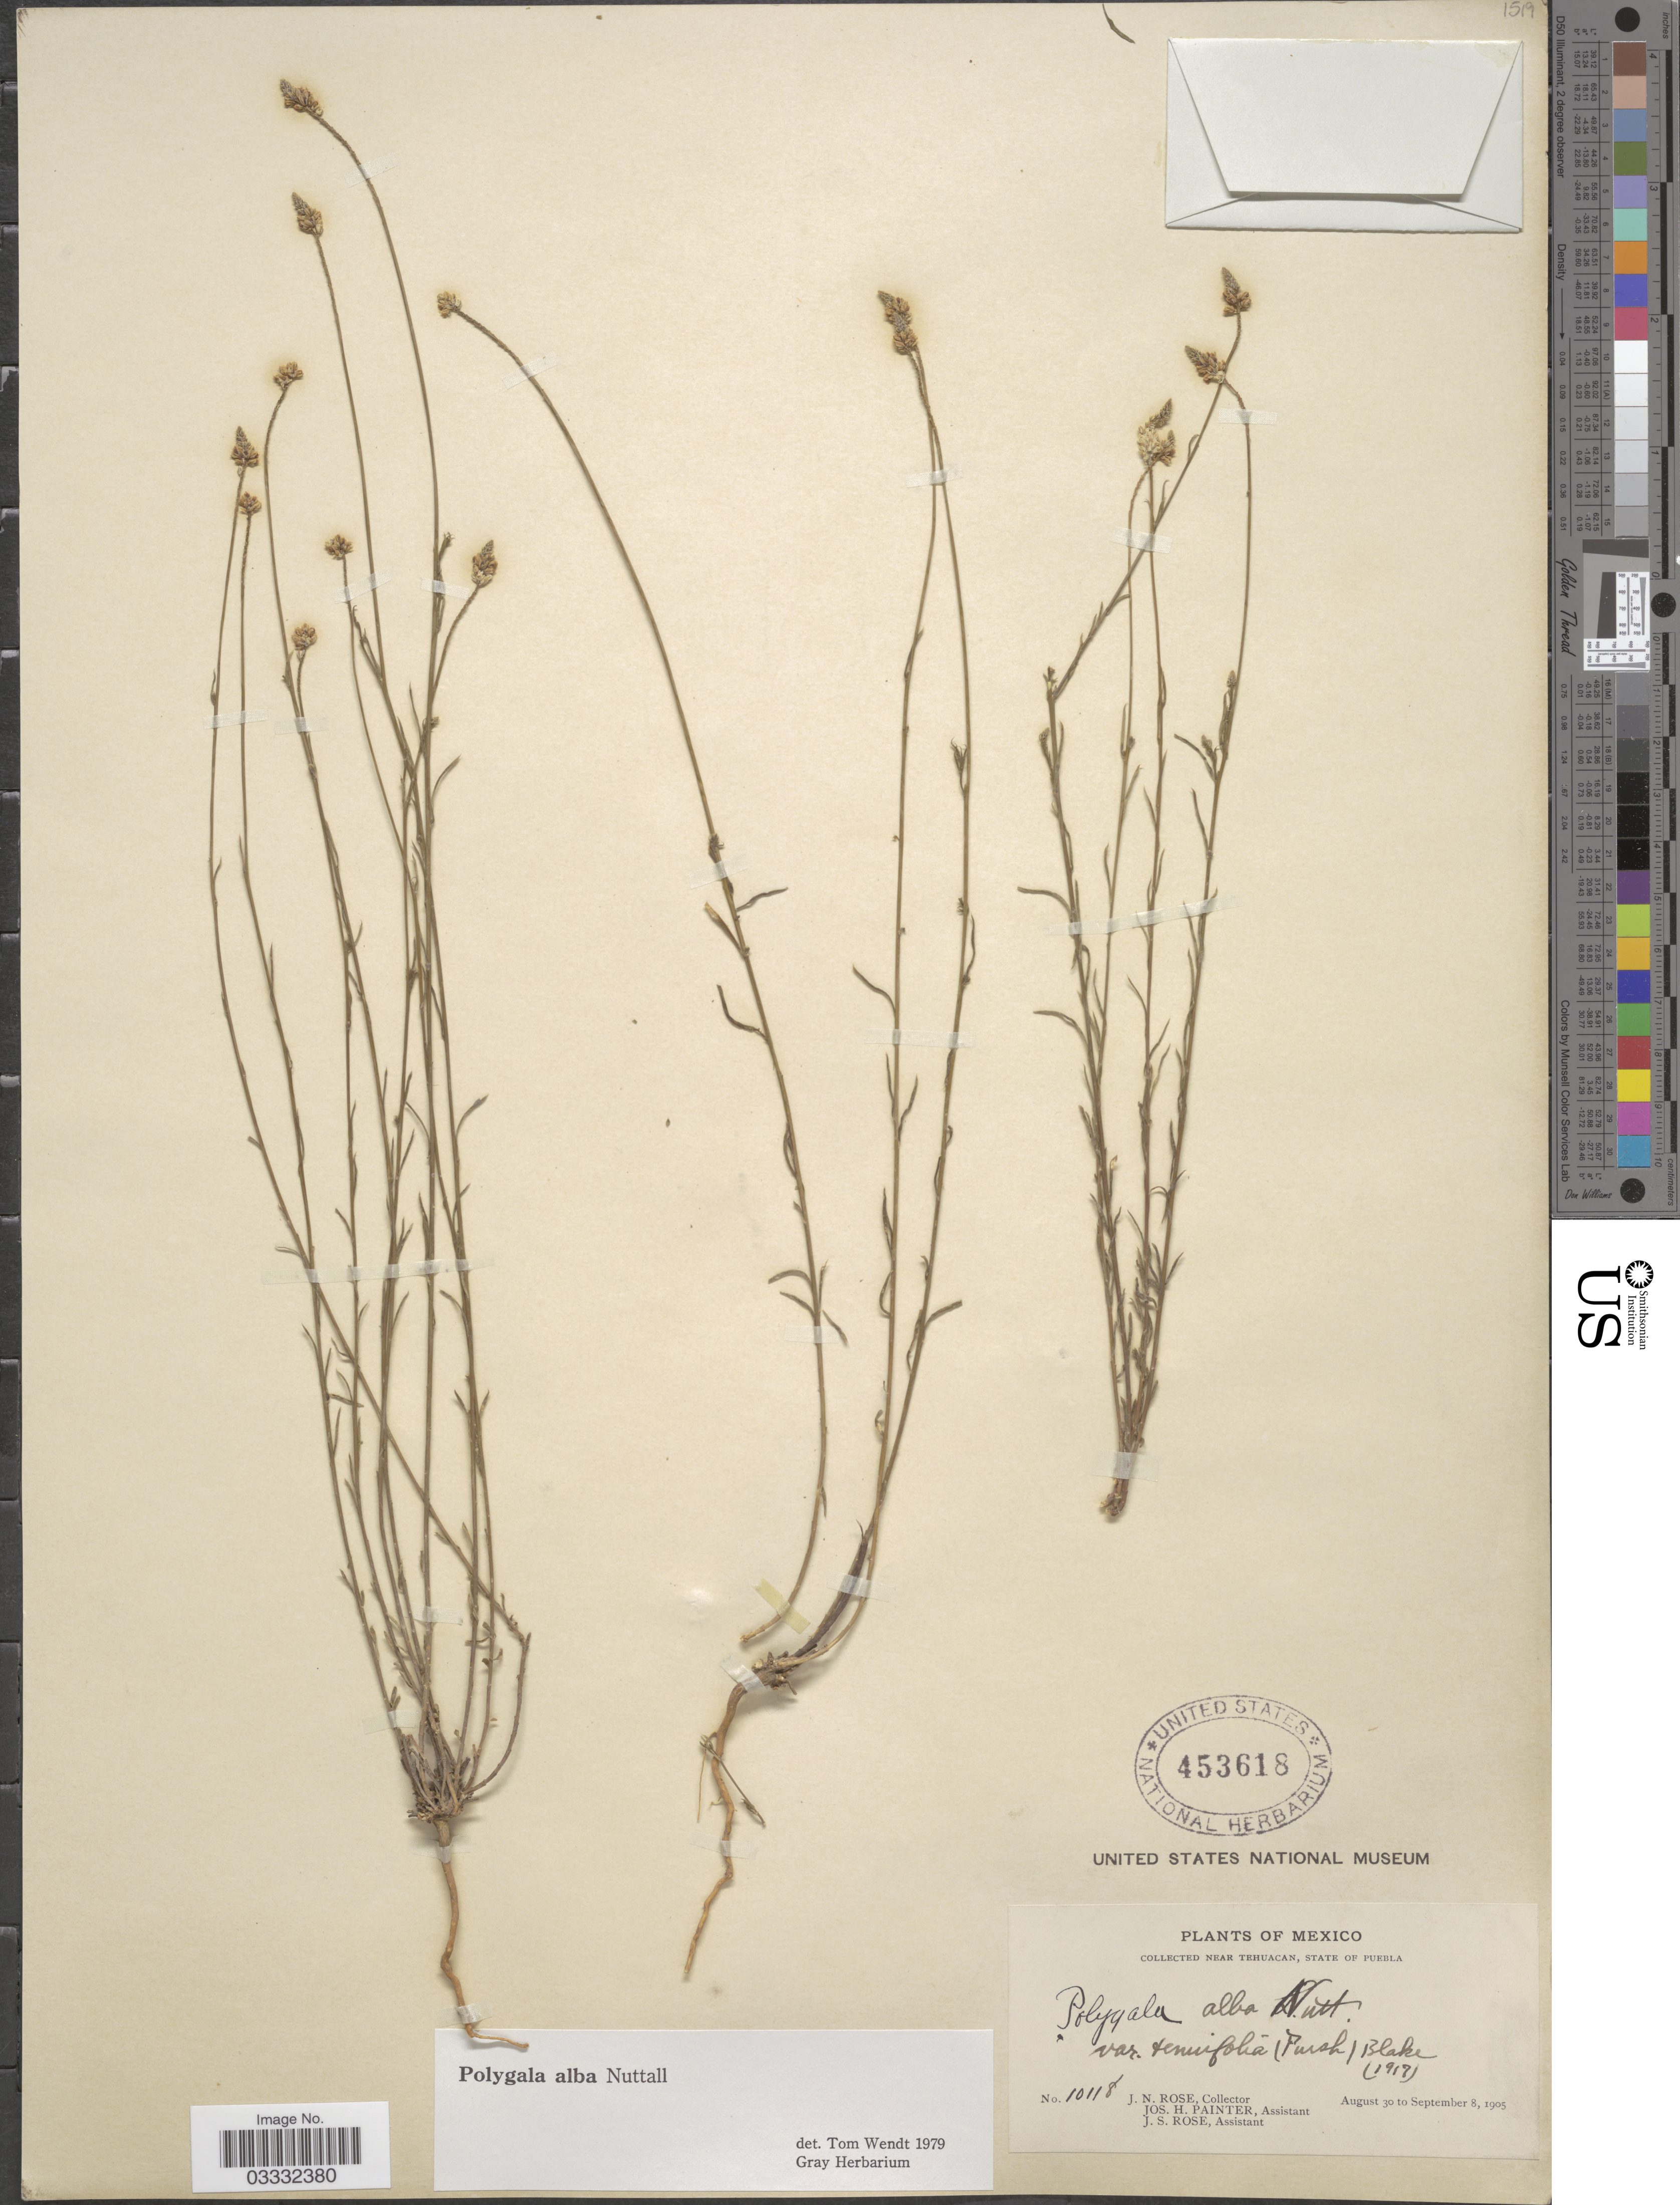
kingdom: Plantae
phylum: Tracheophyta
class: Magnoliopsida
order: Fabales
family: Polygalaceae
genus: Polygala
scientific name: Polygala alba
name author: Nutt.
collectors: J. N. Rose, J. H. Painter & J. S. Rose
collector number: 10118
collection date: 1905-08-30/1905-09-08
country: Mexico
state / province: Puebla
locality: Near Tehuacan.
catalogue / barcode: US 453618